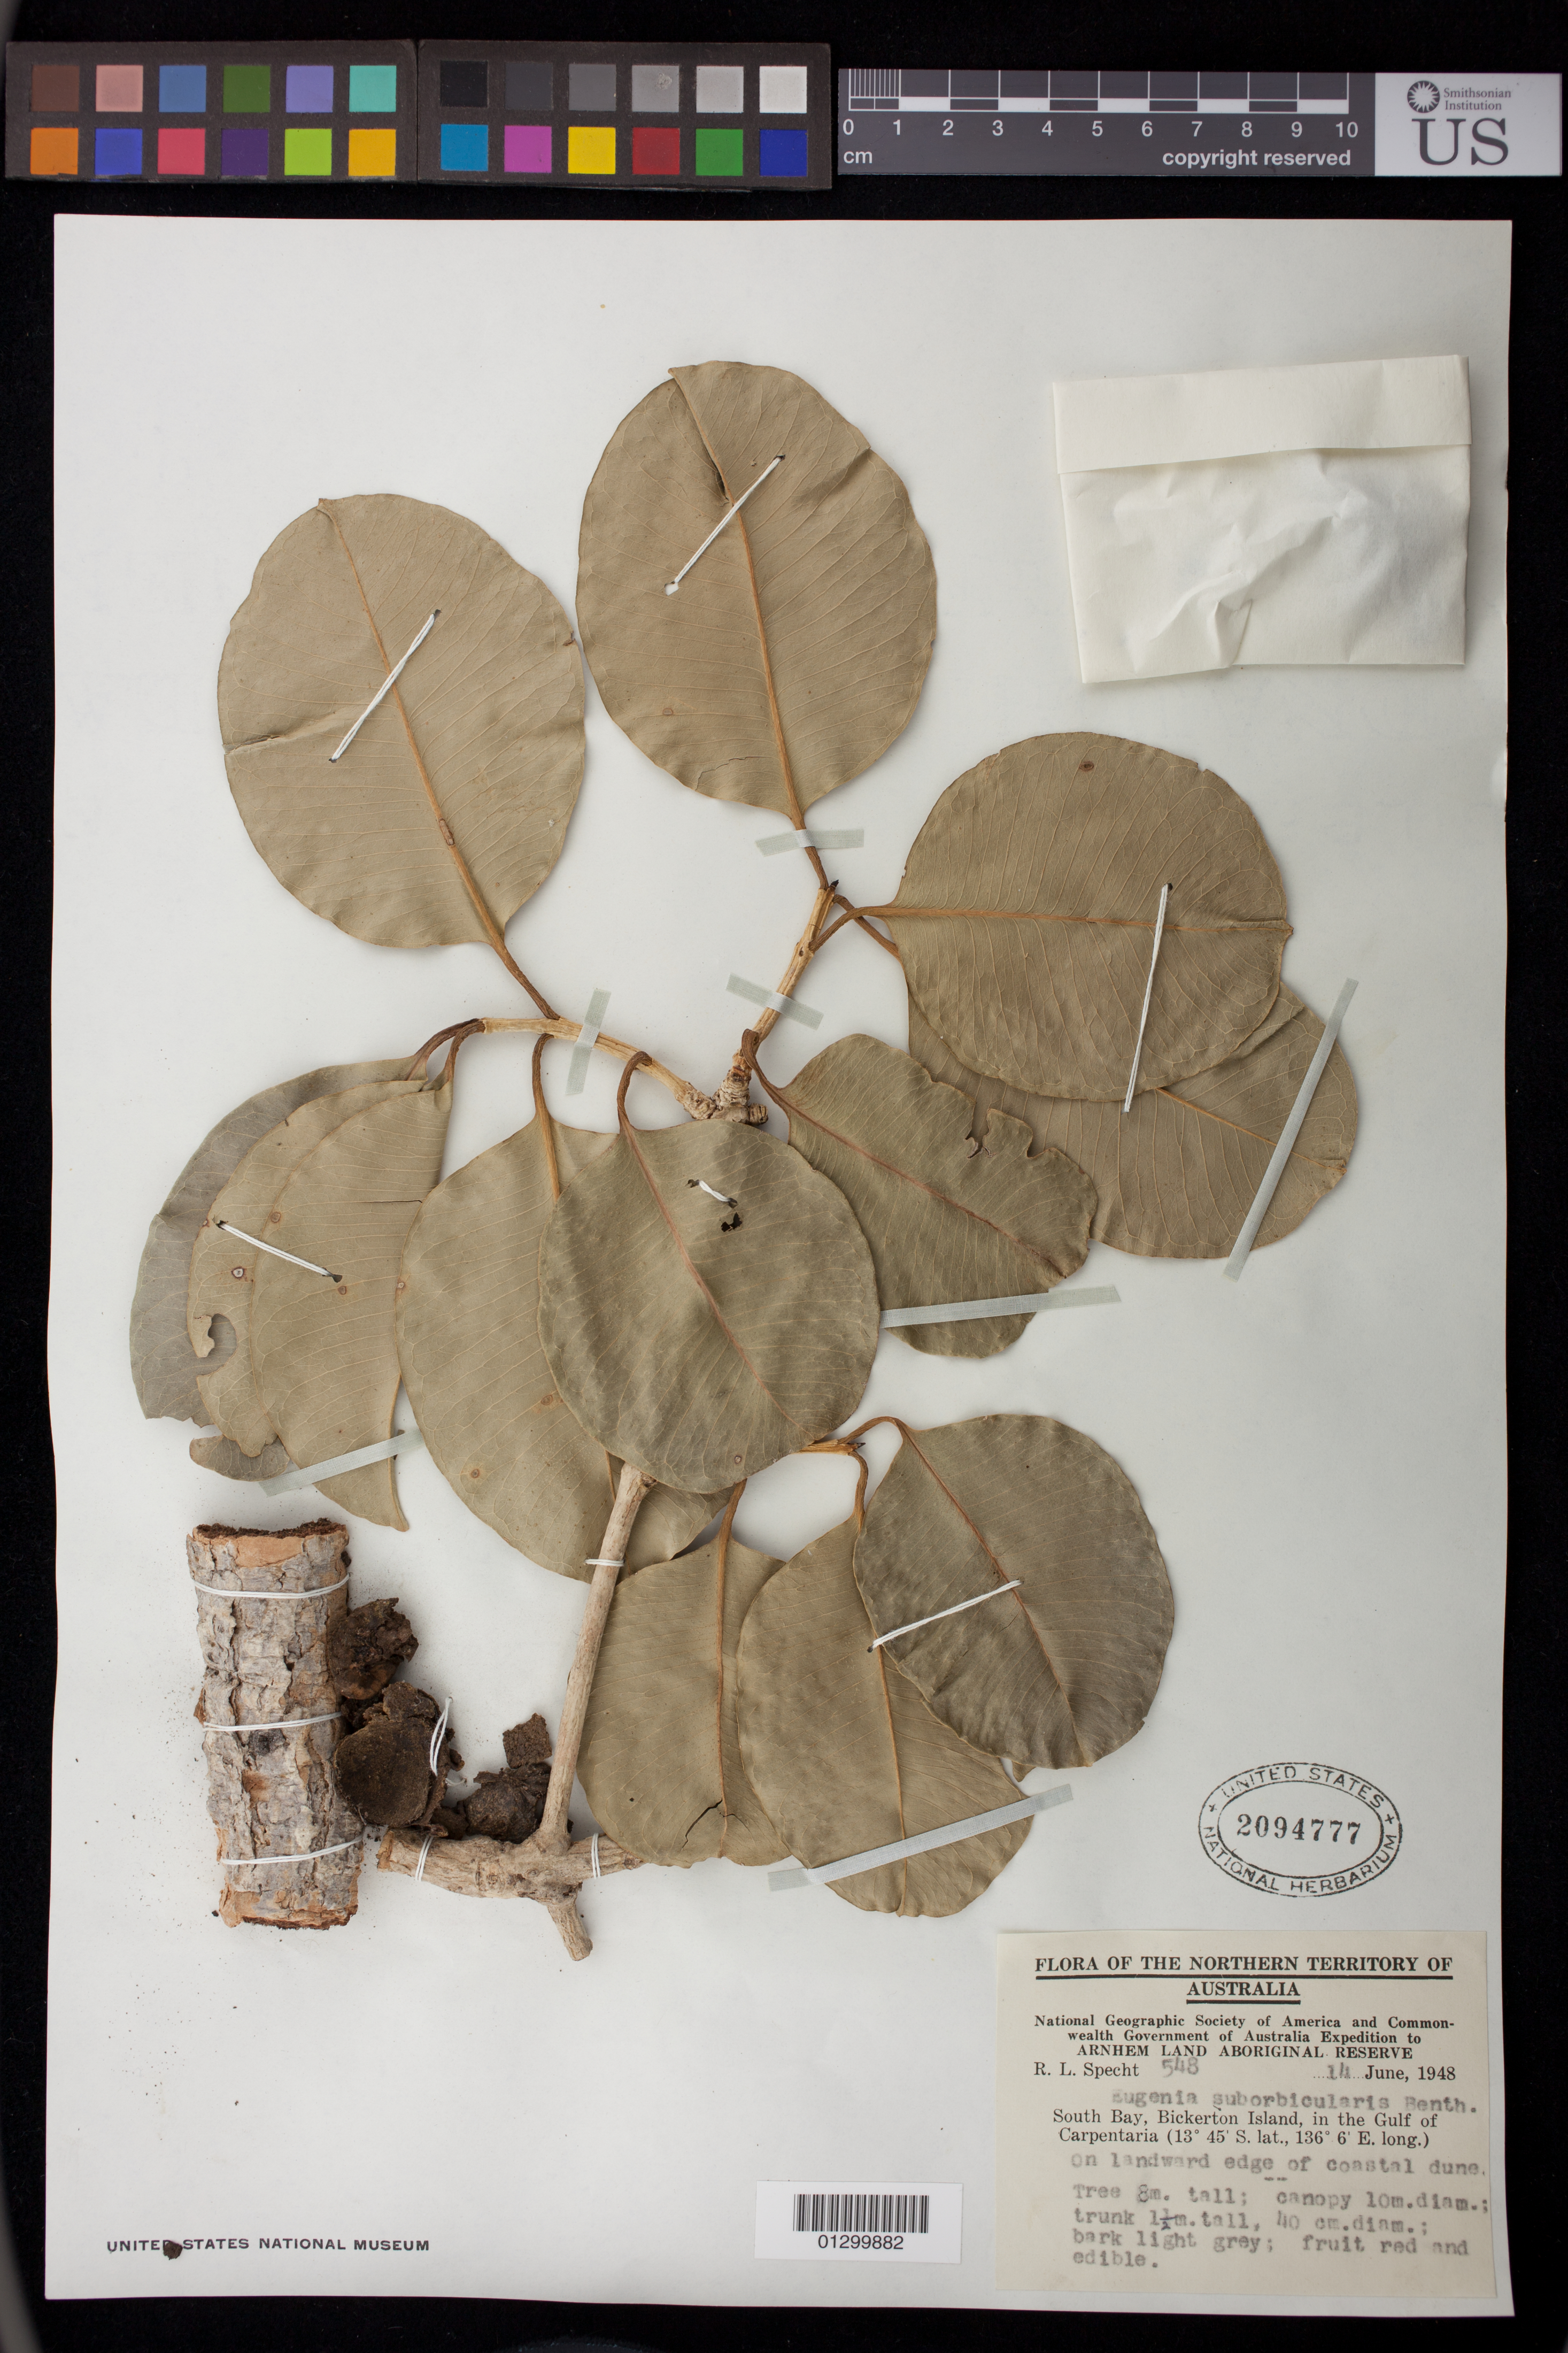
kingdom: Plantae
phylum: Tracheophyta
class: Magnoliopsida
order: Myrtales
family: Myrtaceae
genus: Syzygium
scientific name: Syzygium suborbiculare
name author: (Benth.) T.G. Hartley & L.M. Perry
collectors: R. L. Specht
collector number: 548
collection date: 1948-06-14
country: Australia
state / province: Northern Territory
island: Bickerton Island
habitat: On landward edge of coastal dune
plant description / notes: Tree 8 m. tall; canomy 10 m. diam.; trunk 1.5 m. tall, 40 cam daim.; bark light grey; fruit red and edible.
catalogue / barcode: US 2094777